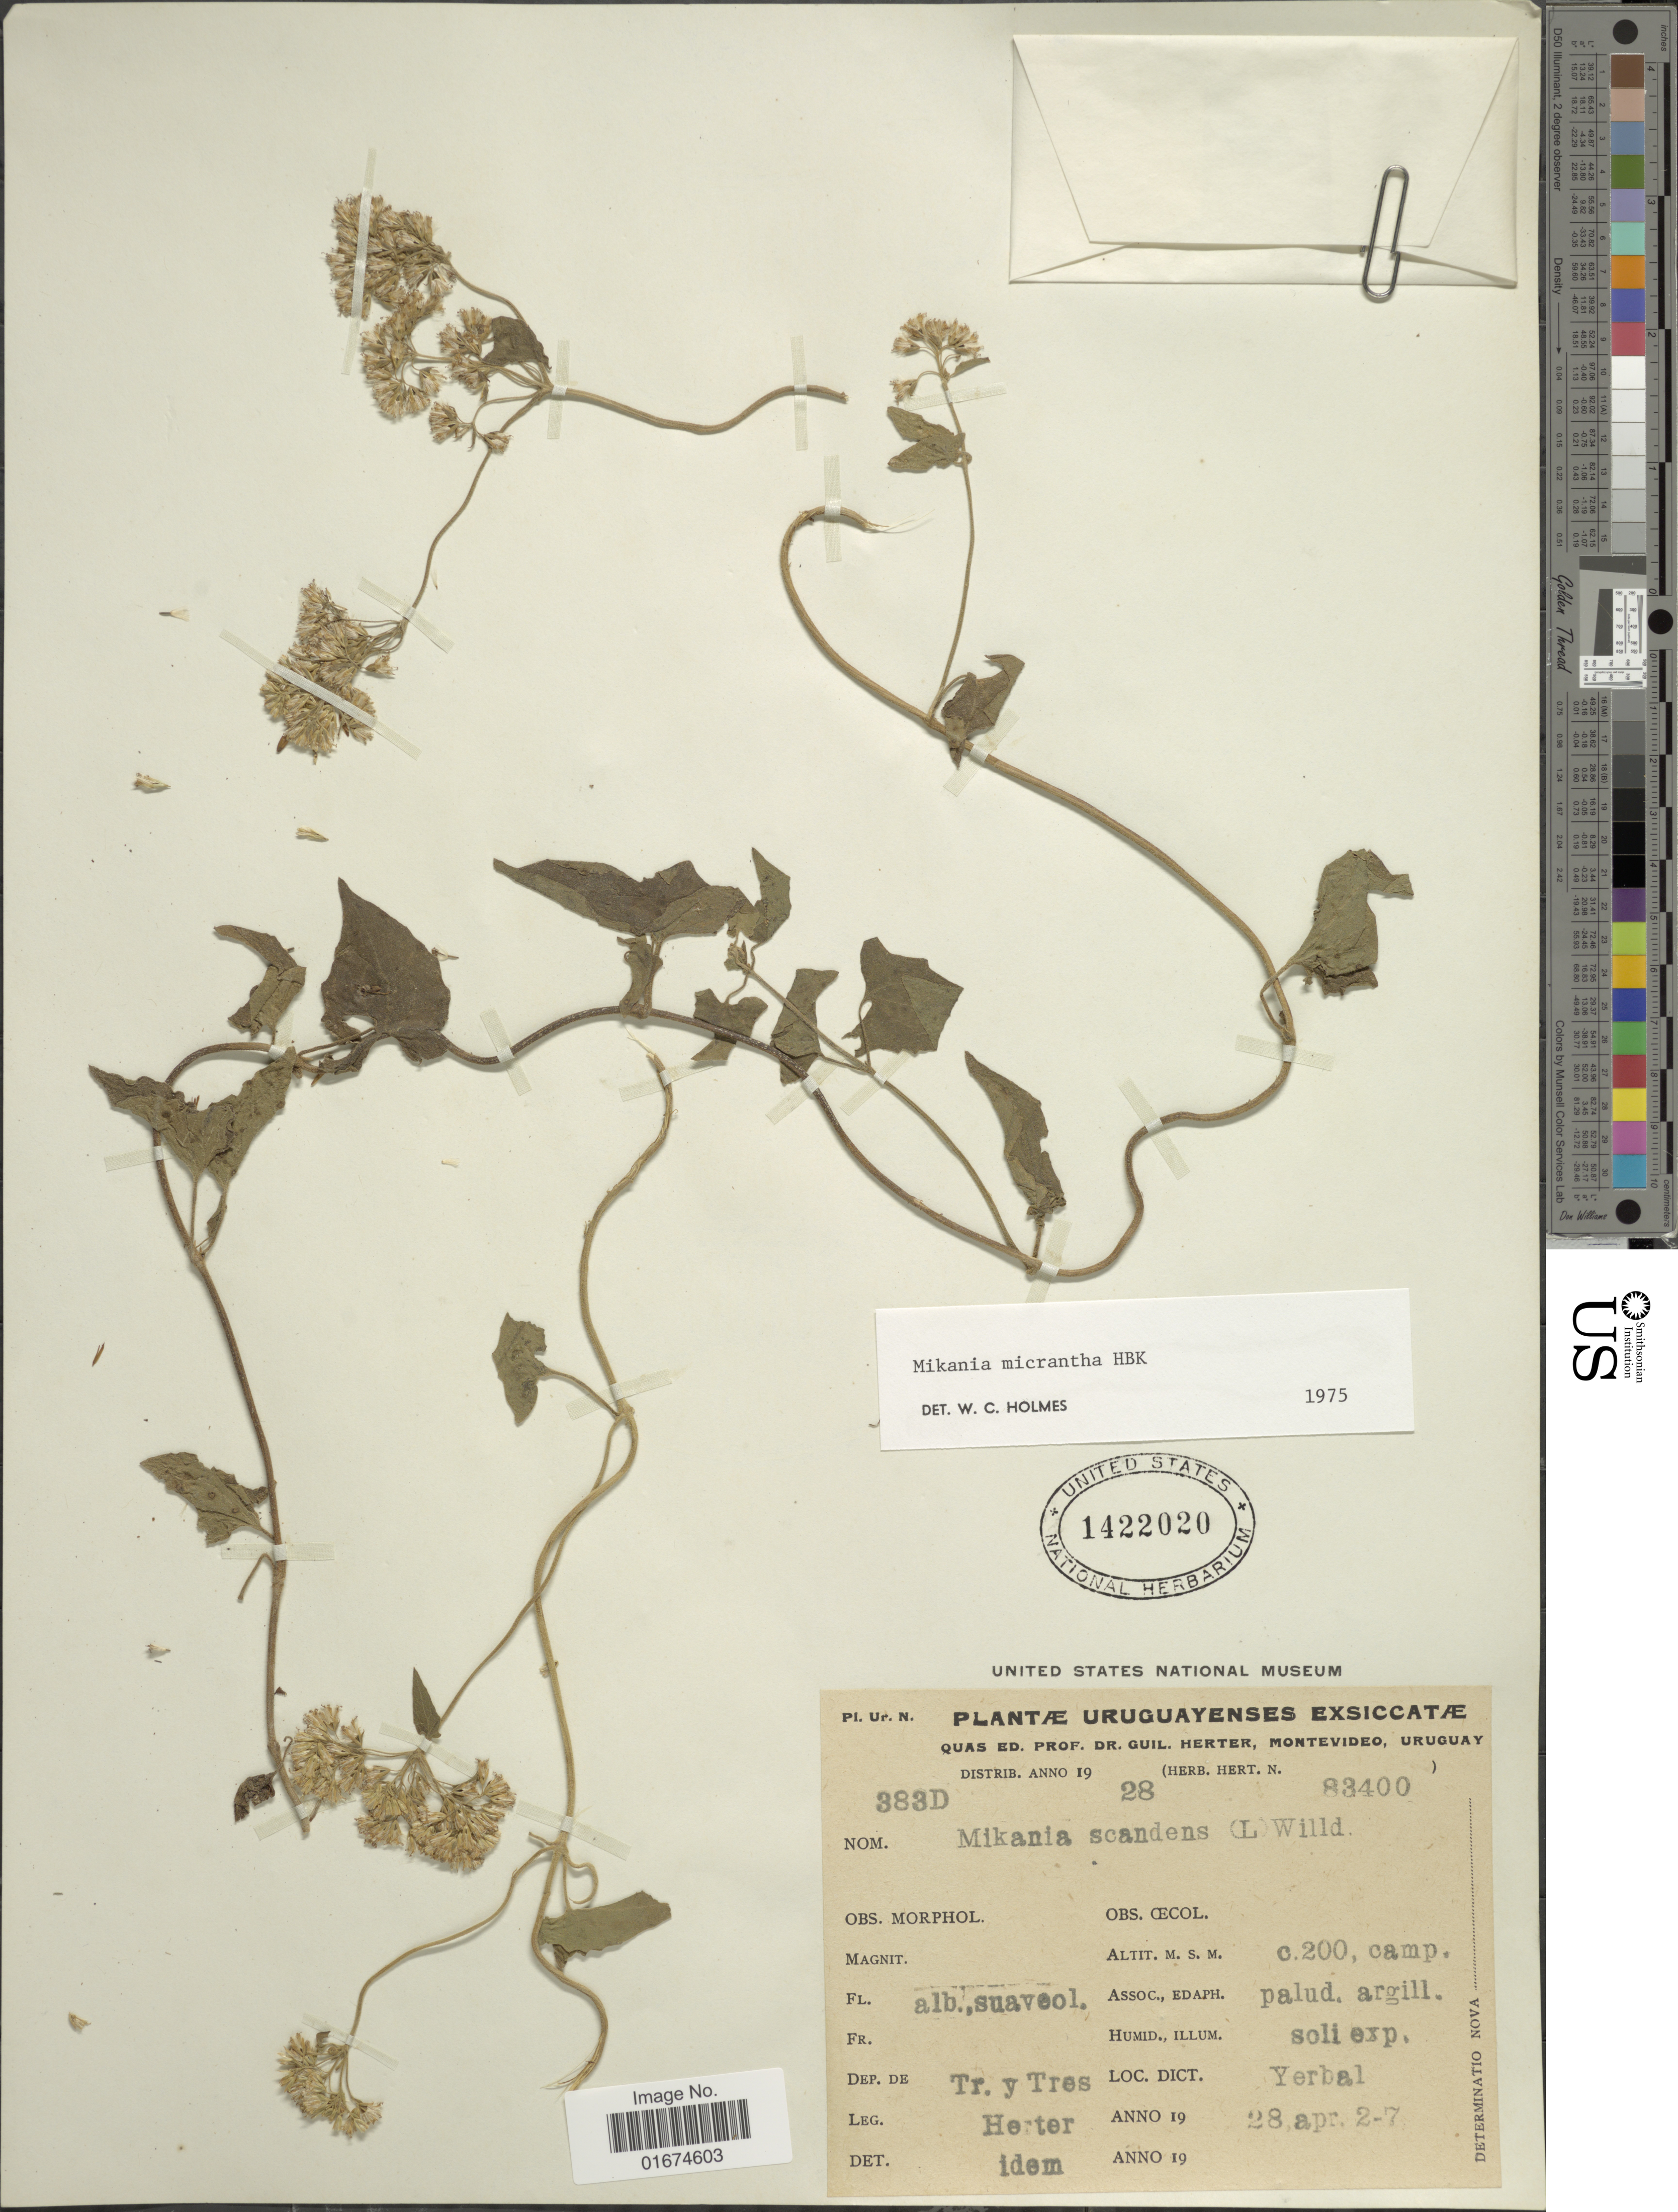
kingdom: Plantae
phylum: Tracheophyta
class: Magnoliopsida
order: Asterales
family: Asteraceae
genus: Mikania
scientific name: Mikania micrantha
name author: Kunth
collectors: W. G. Herter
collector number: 83400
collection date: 1928-04-02/1928-04-07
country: Uruguay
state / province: Treinta y Tres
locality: Yerbal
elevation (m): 200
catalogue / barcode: US 1422020